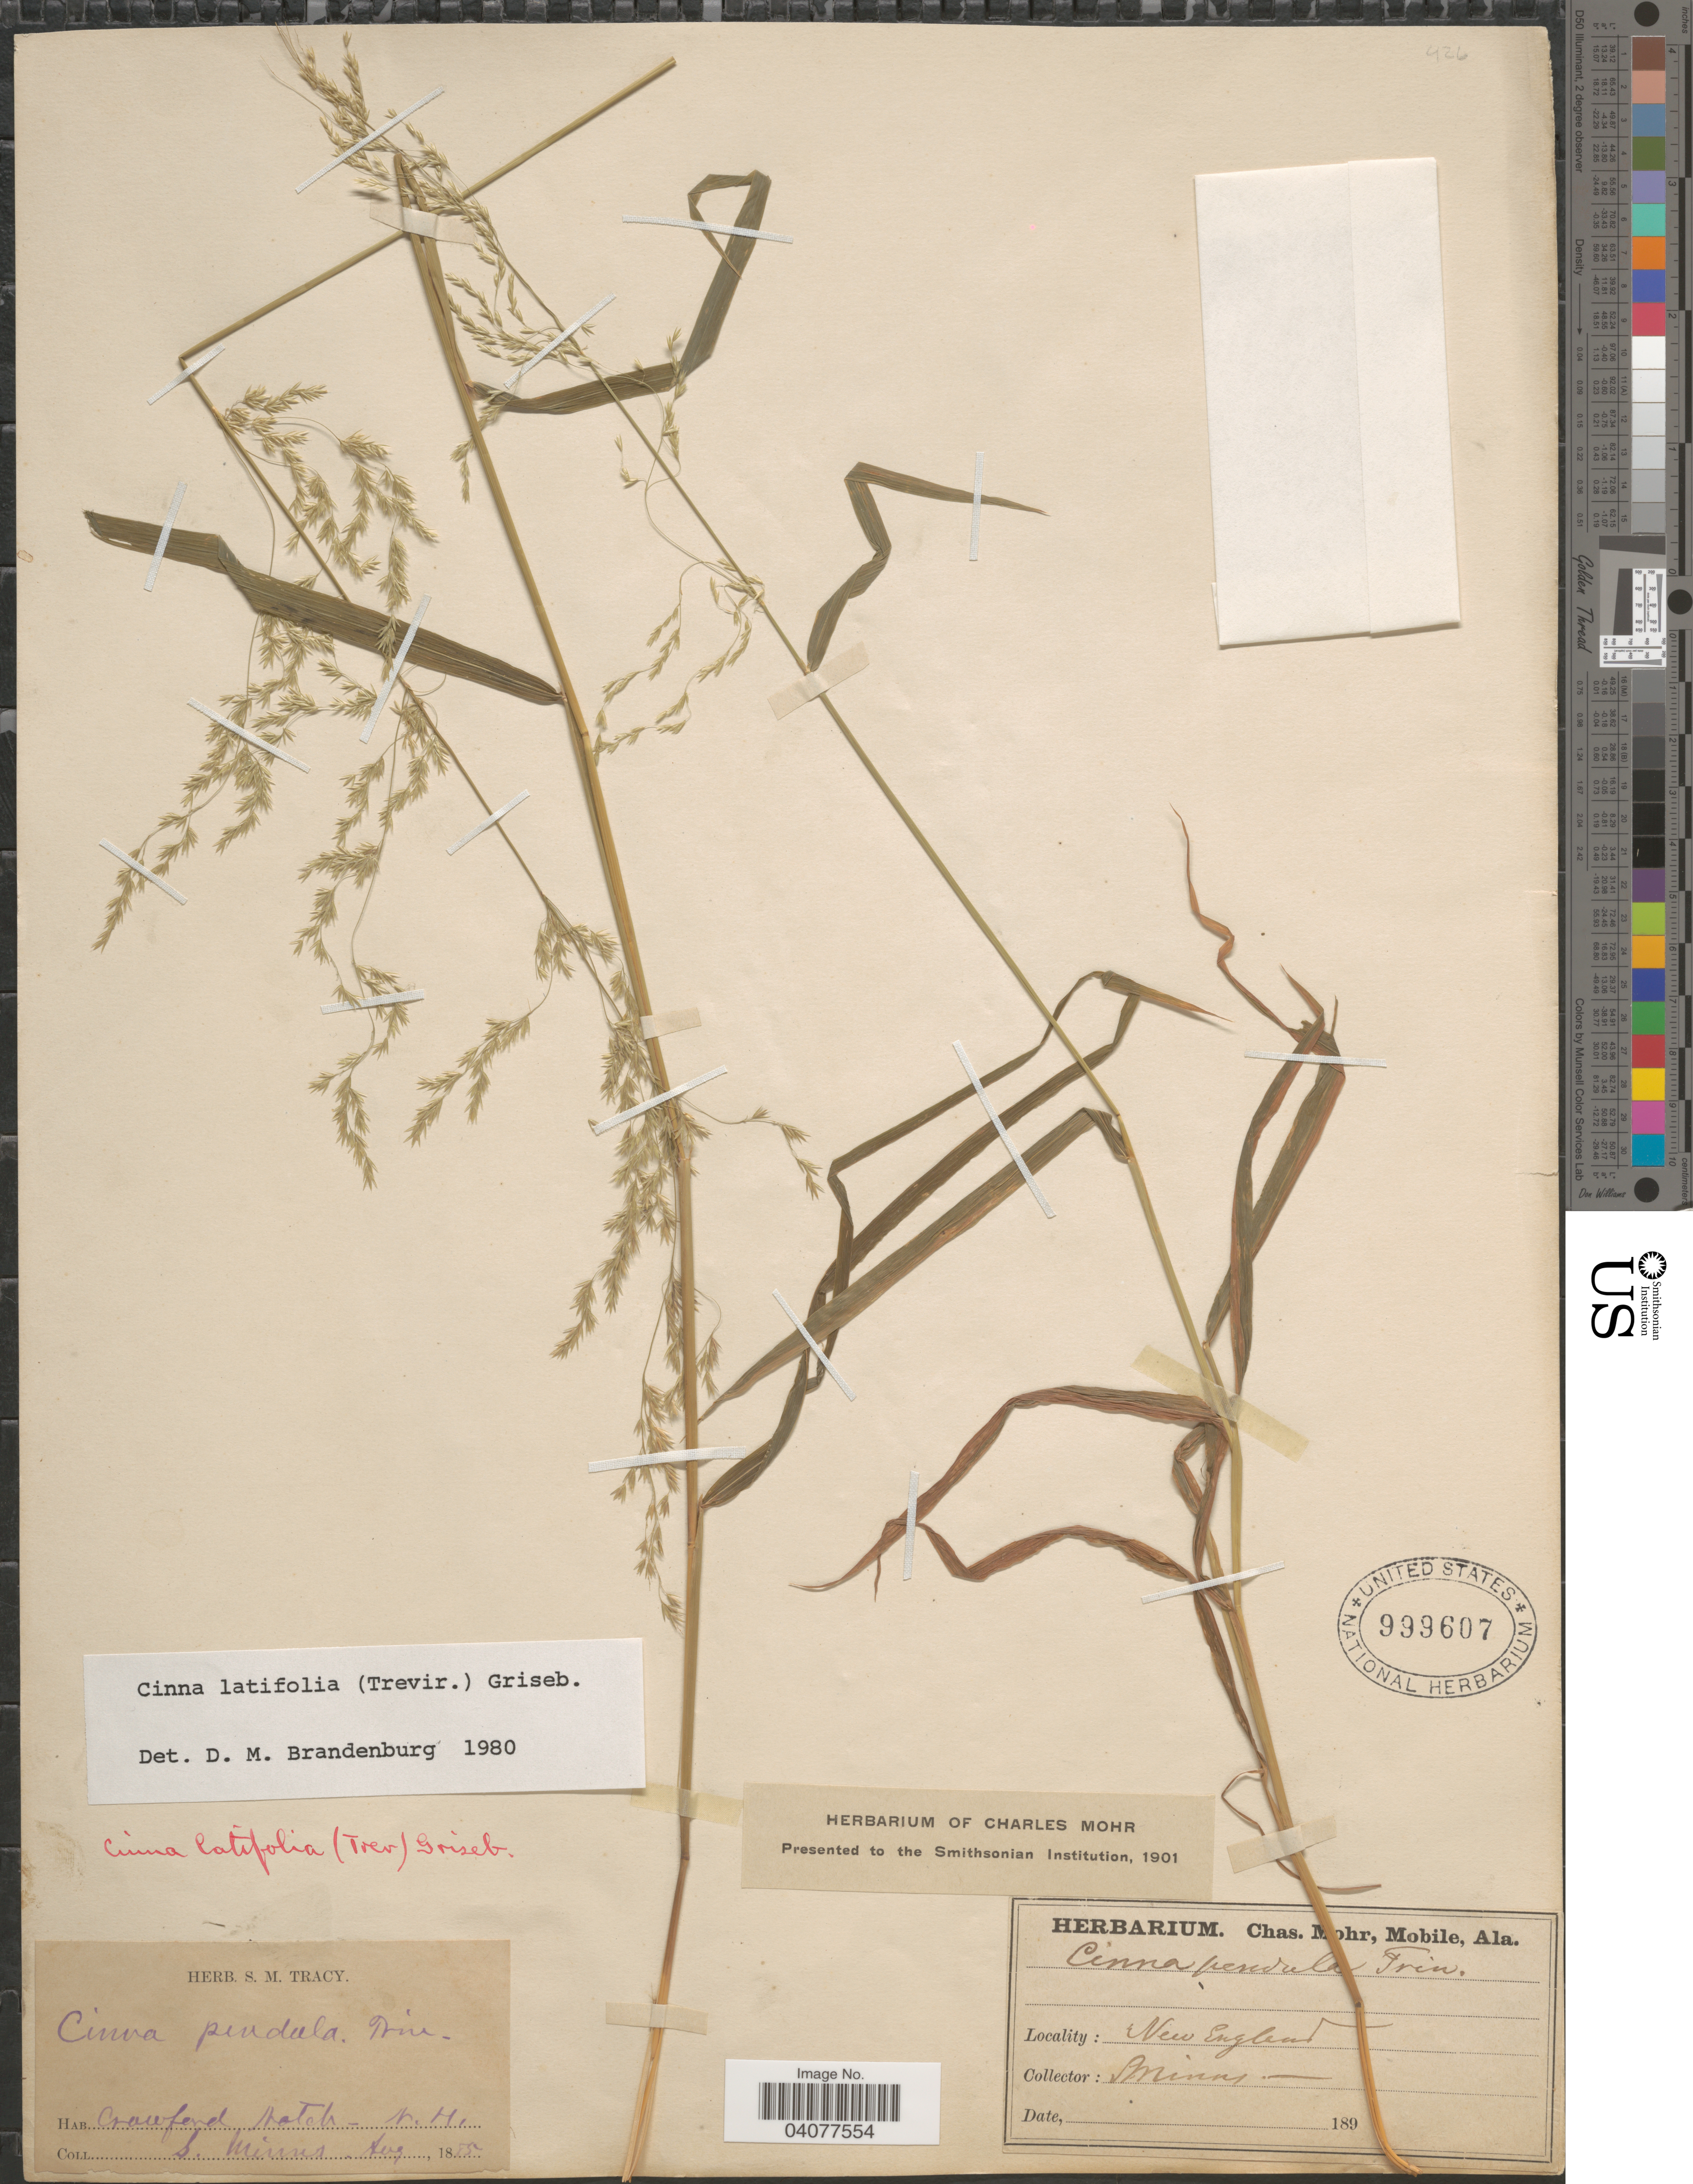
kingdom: Plantae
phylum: Tracheophyta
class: Liliopsida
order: Poales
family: Poaceae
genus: Cinna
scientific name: Cinna latifolia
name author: (Trevir. ex Goeppert) Griseb.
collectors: S. Minns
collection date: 1885-08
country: United States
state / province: New Hampshire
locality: Crawford Notch. New England.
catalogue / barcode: US 999607